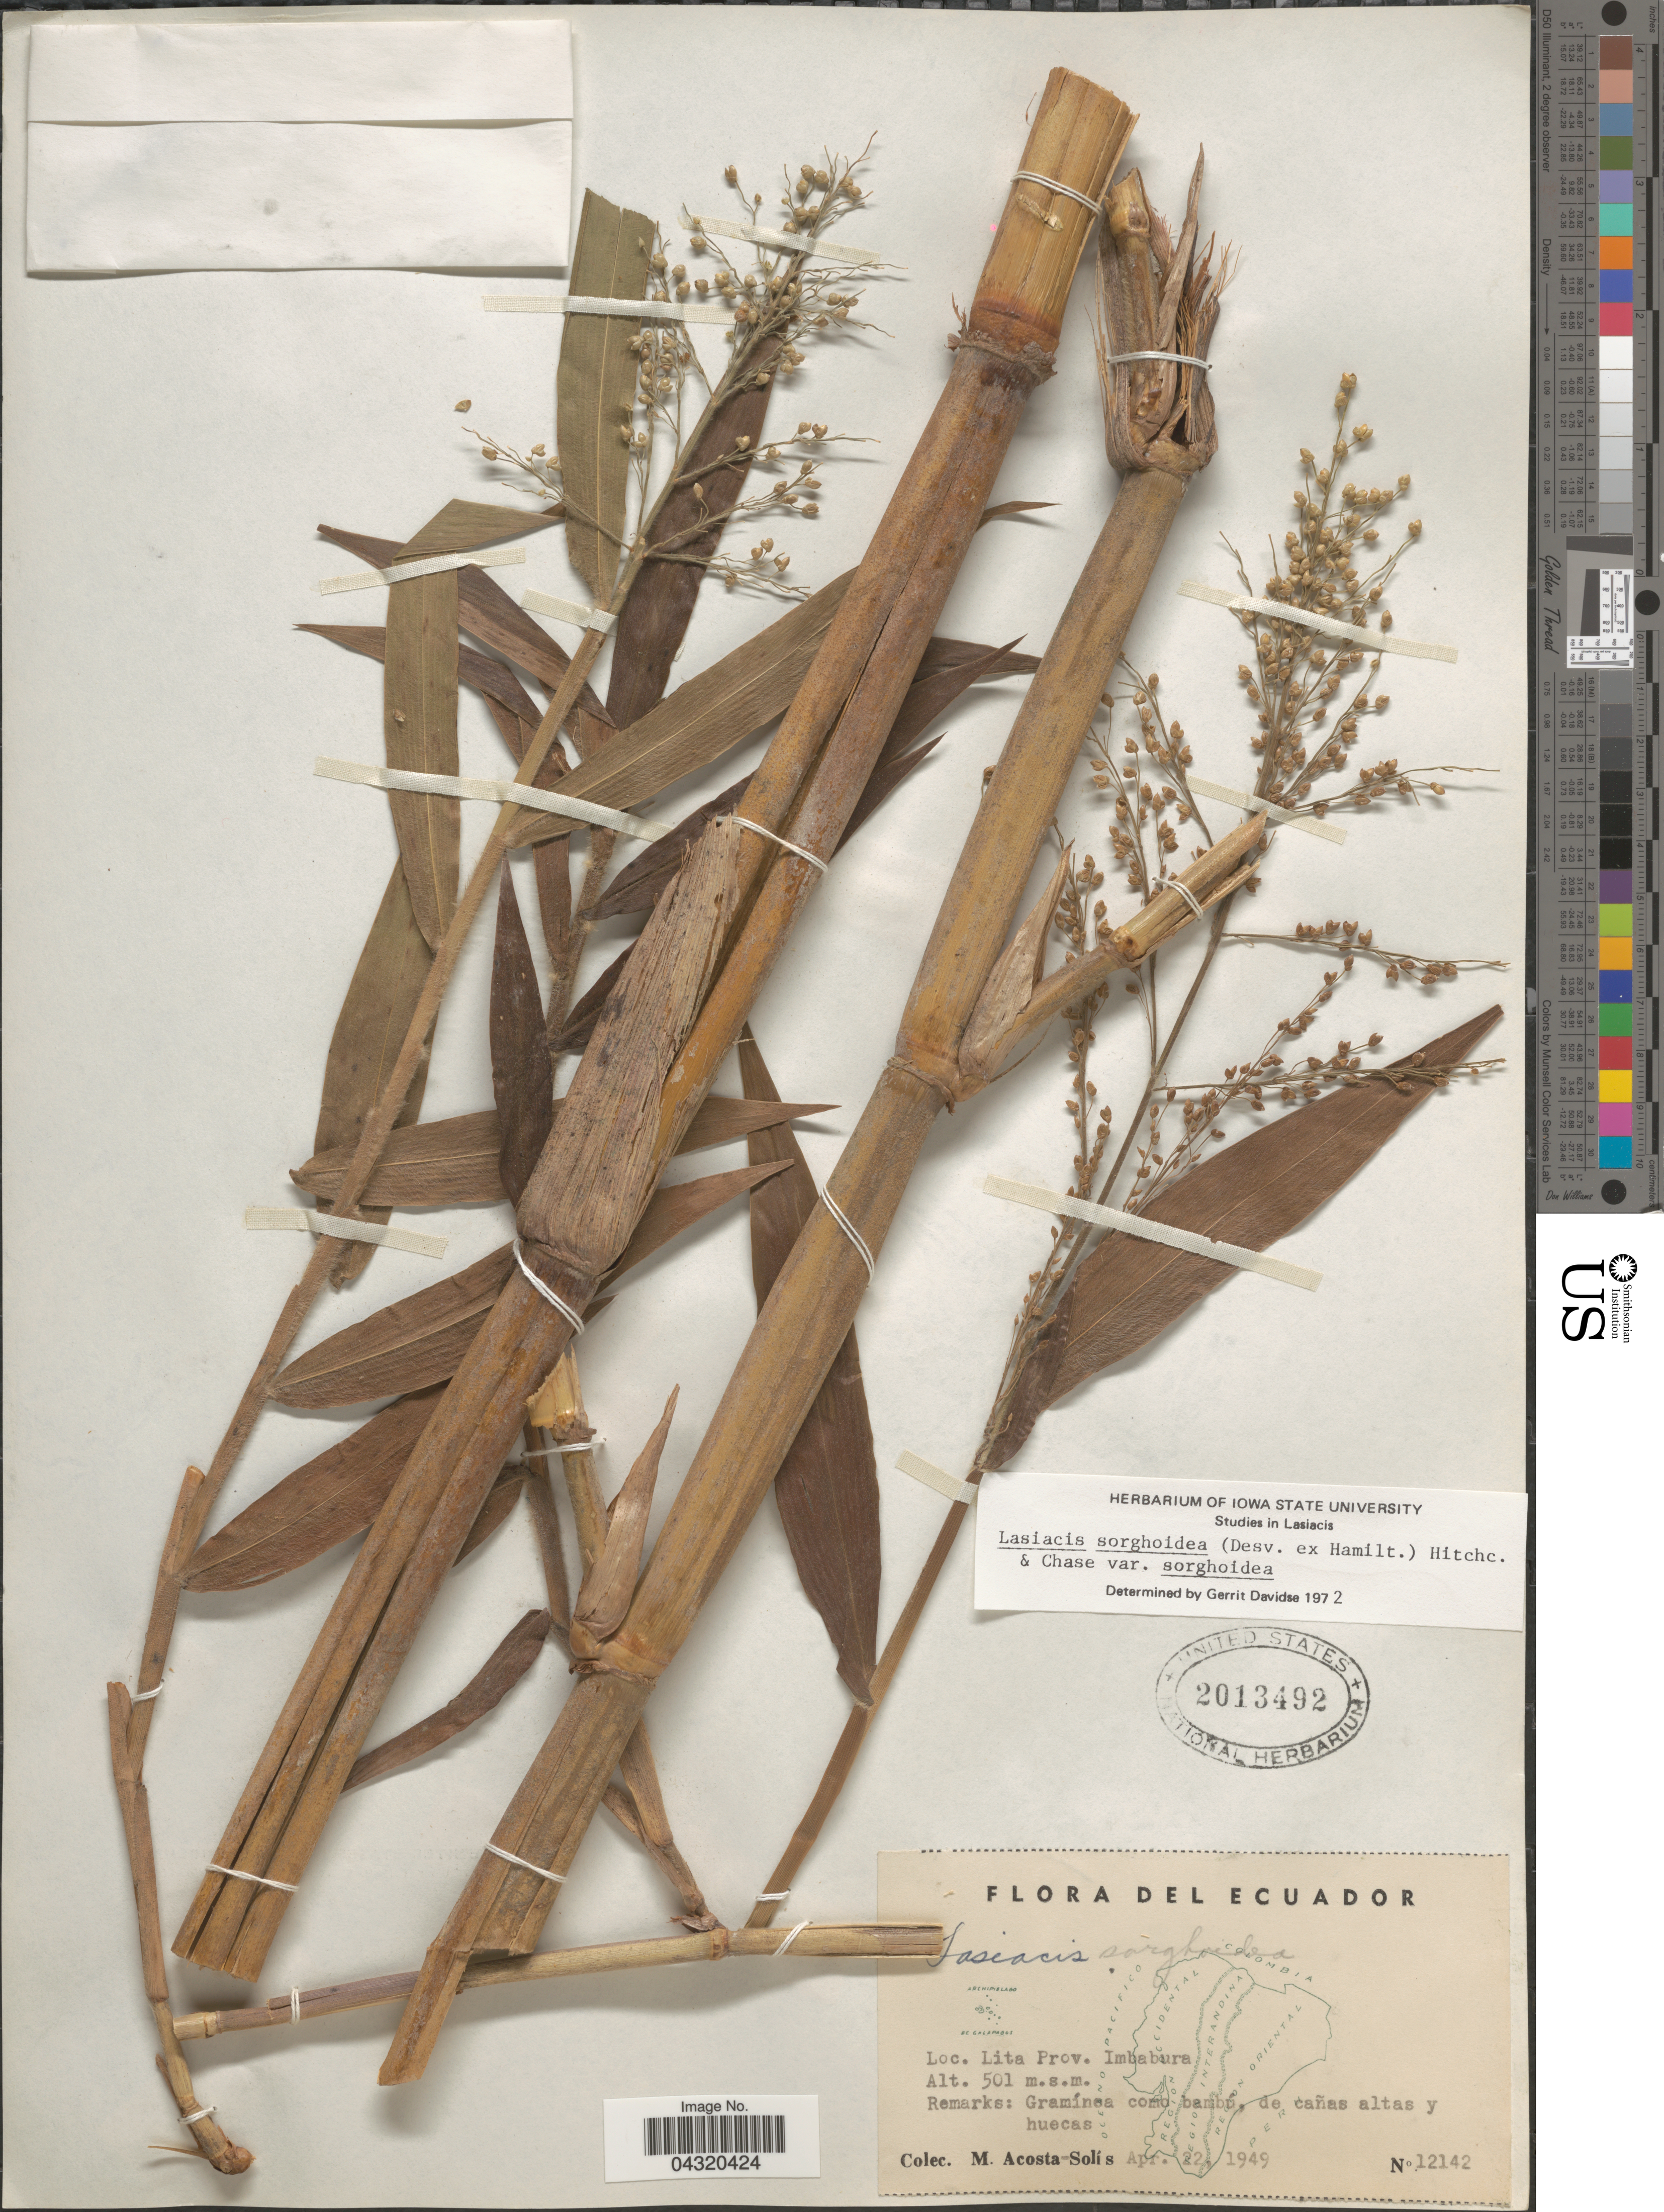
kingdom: Plantae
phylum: Tracheophyta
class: Liliopsida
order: Poales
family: Poaceae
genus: Lasiacis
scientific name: Lasiacis sorghoidea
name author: (Desv. ex Ham.) Hitchc. & Chase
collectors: M. Acosta Solis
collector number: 12142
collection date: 1949-04-22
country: Ecuador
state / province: Imbabura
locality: Lita.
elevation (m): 501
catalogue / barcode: US 2013492